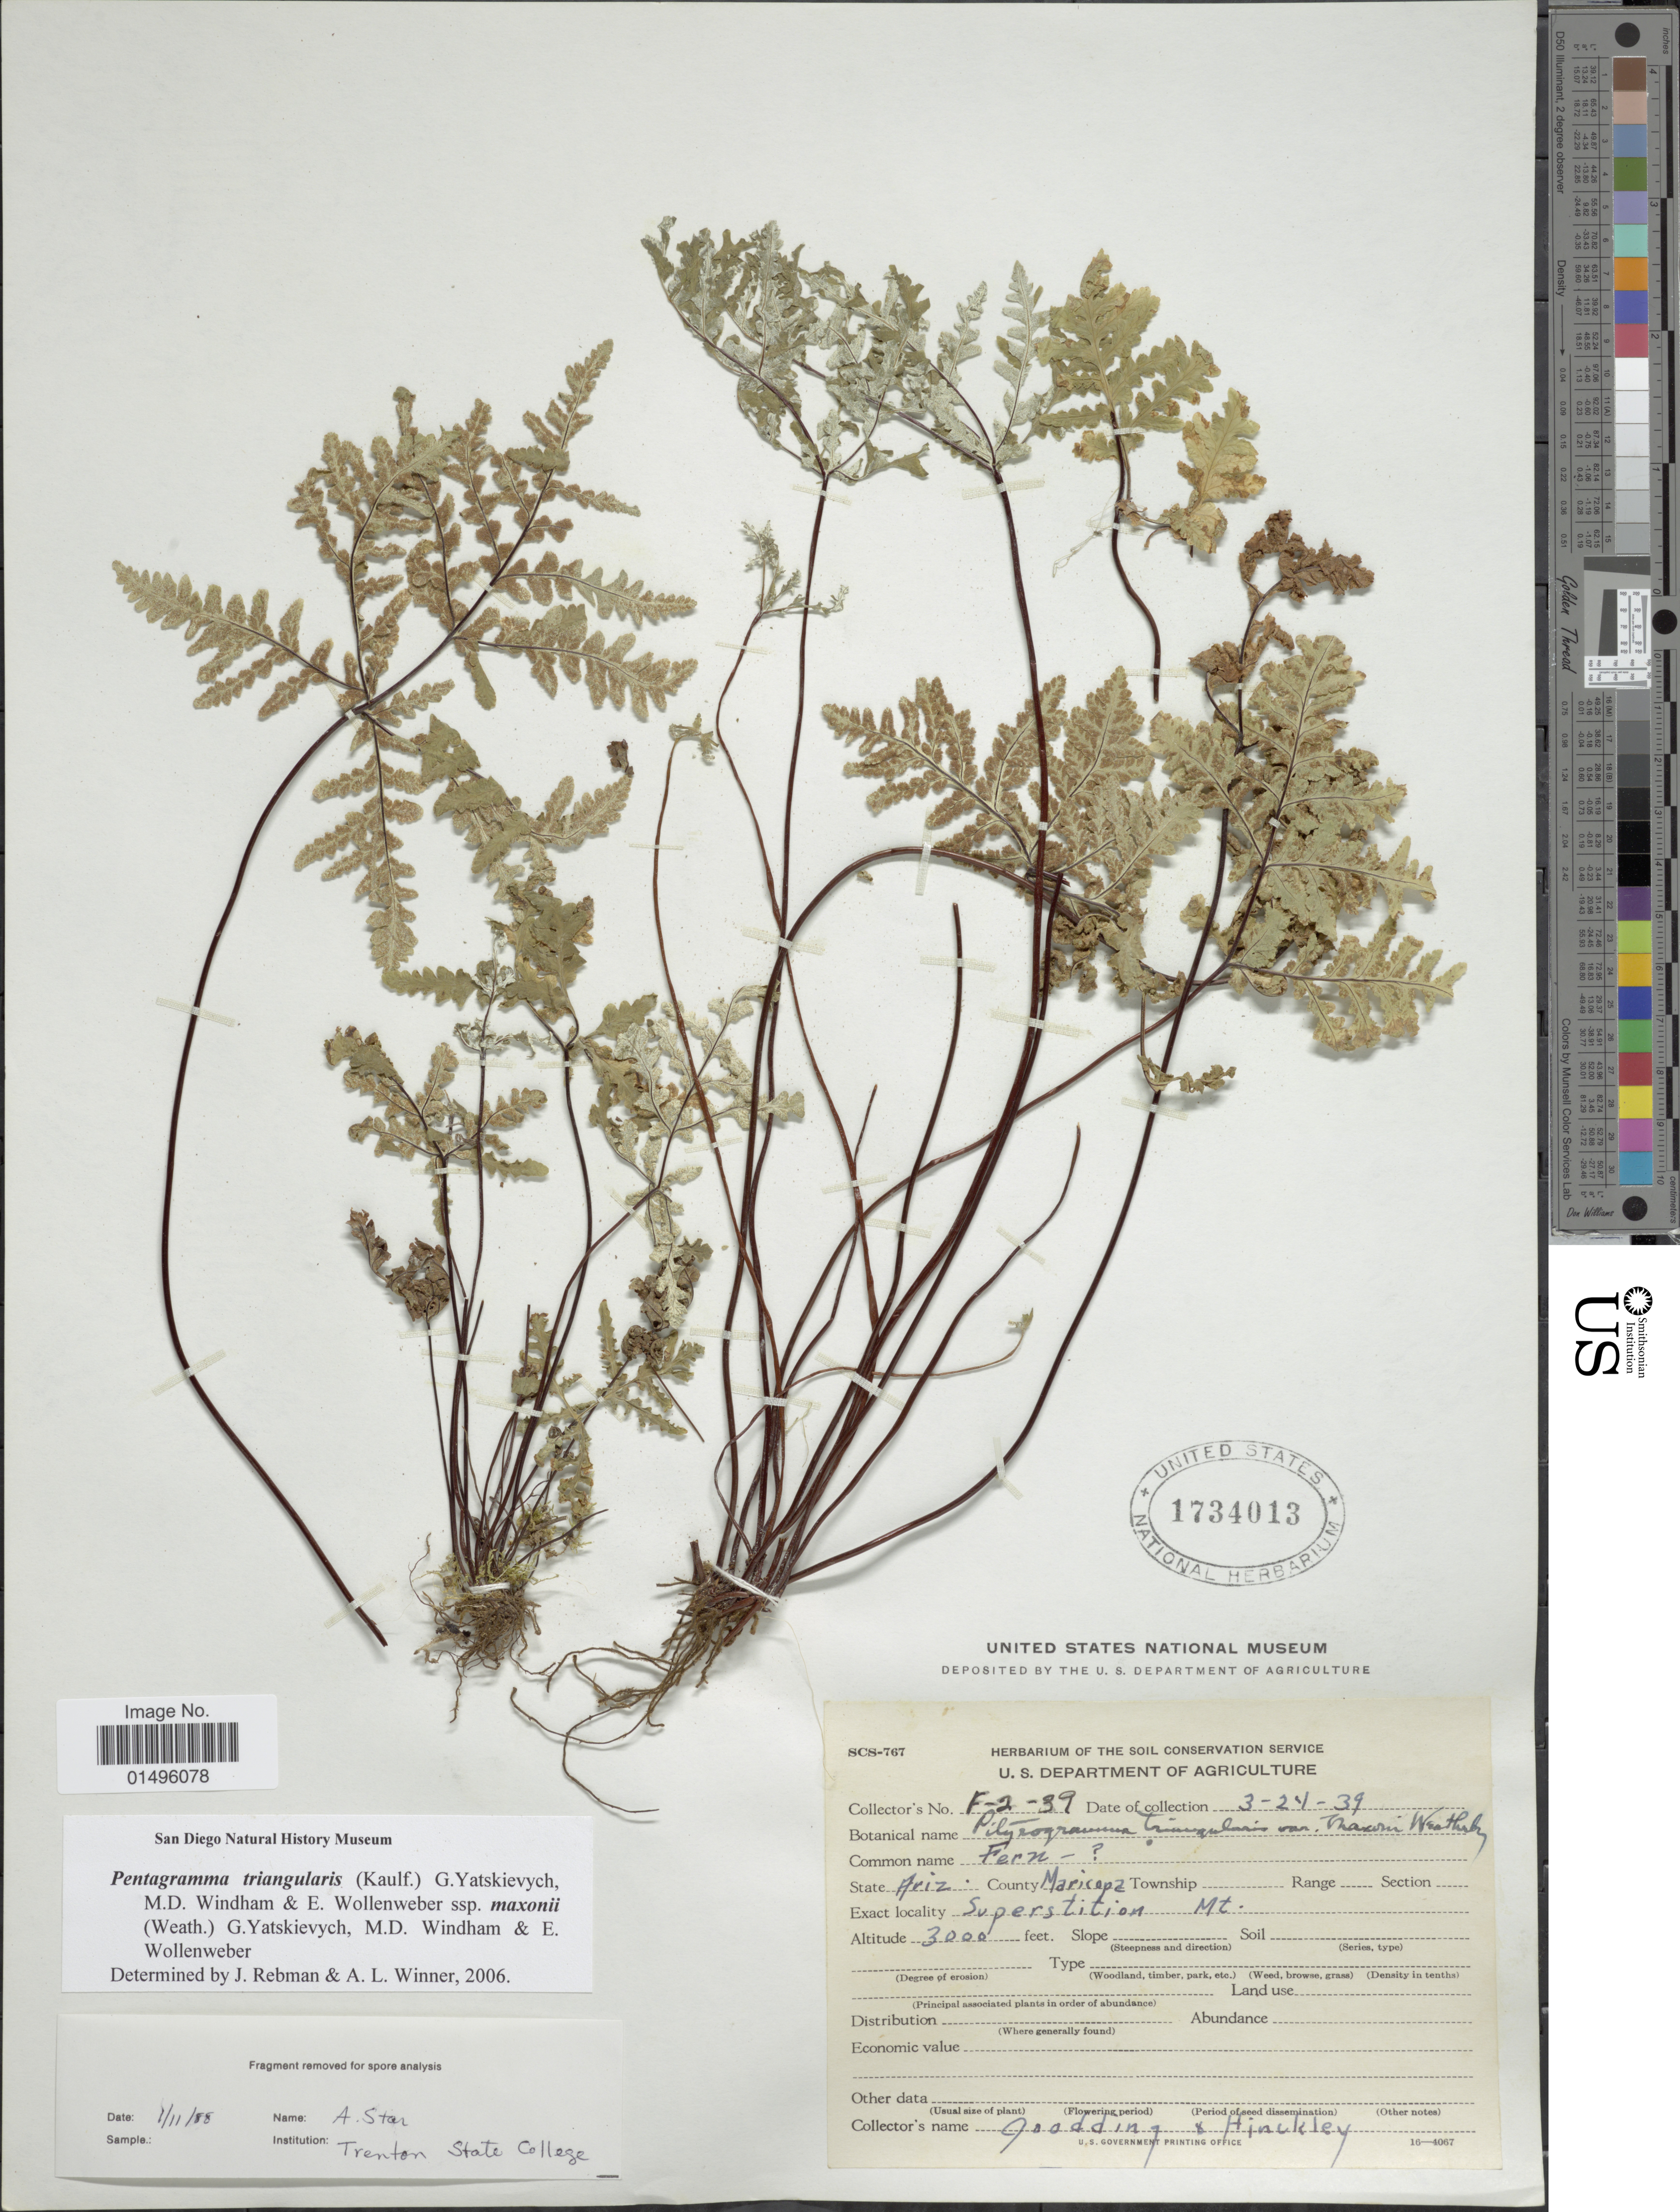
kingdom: Plantae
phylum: Tracheophyta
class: Polypodiopsida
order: Polypodiales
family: Pteridaceae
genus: Pentagramma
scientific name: Pentagramma maxonii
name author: (Weath.) Schuettp. & Windham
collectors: Goodding & Hinckley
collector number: F-2-39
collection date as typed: Transcribed d/m/y: 24/3/39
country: United States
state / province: Arizona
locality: Arizona, Maricopa, Superstition Mt.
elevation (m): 914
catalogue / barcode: US 1734013